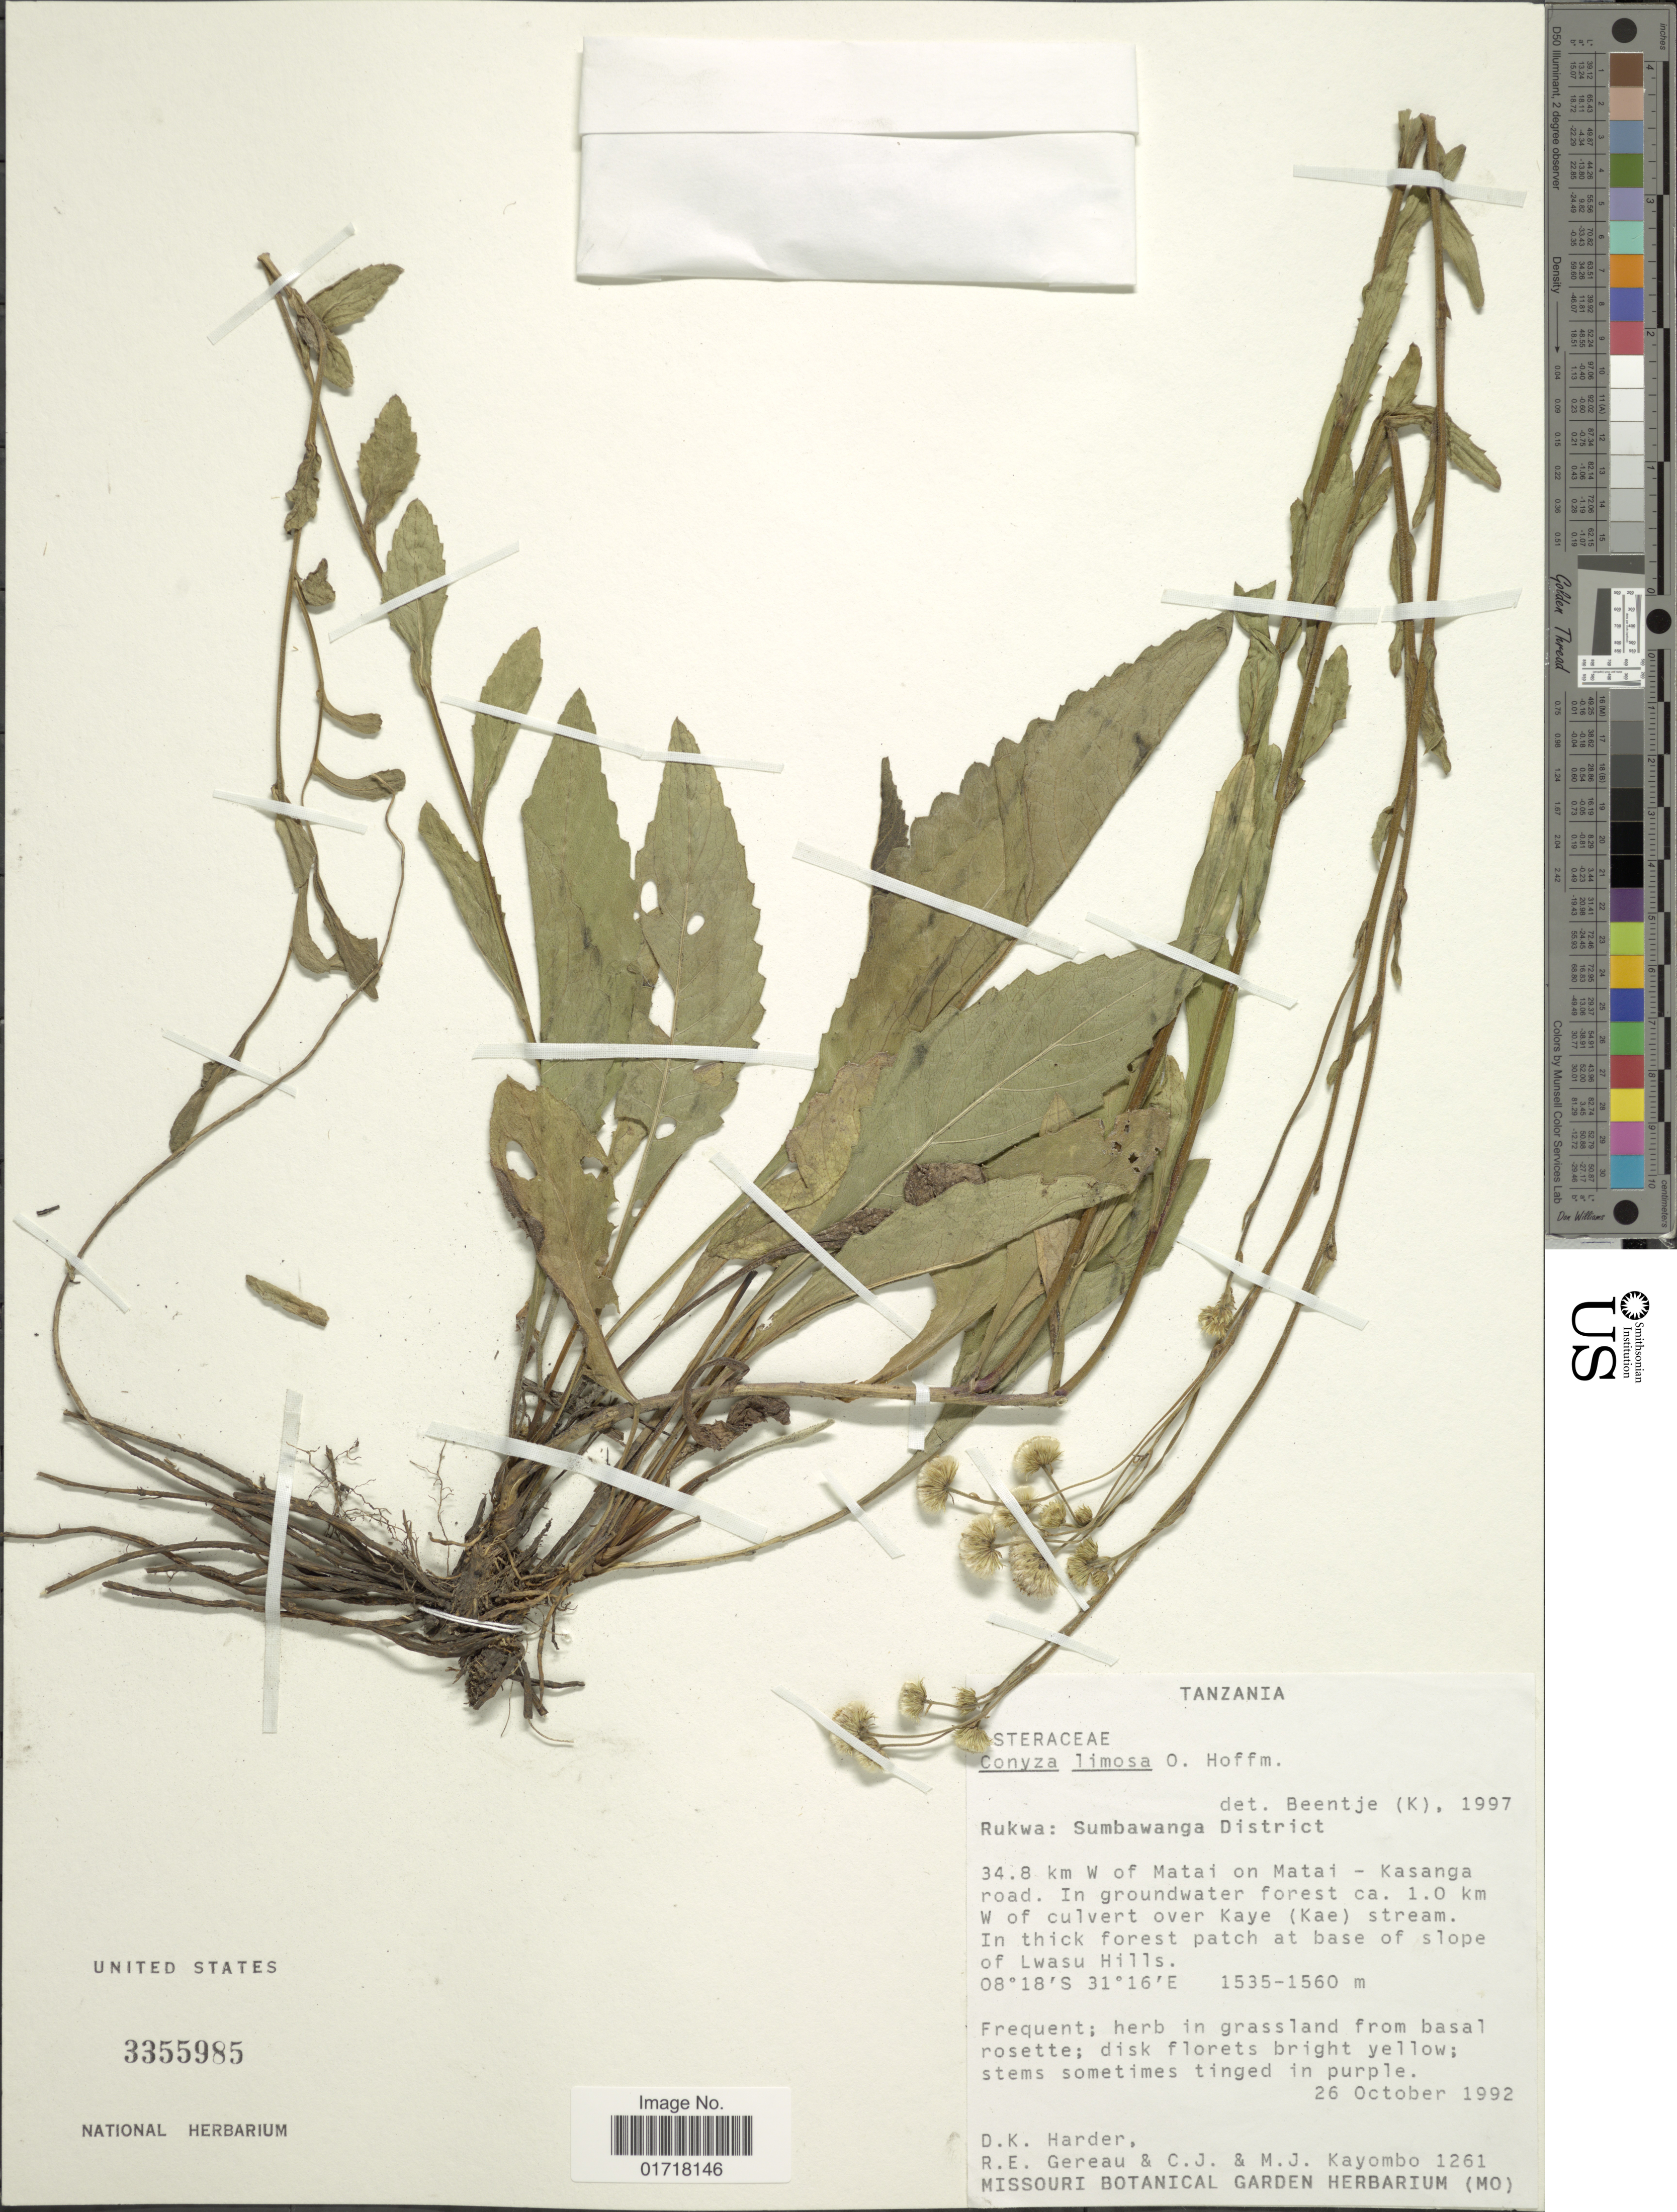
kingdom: Plantae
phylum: Tracheophyta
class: Magnoliopsida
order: Asterales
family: Asteraceae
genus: Conyza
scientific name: Conyza limosa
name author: O. Hoffm.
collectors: D. Harder, R. Gereau, C. Kayombo & M. Kayombo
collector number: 1261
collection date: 1992-10-26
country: Tanzania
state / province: Rukwa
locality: Rukwa: Sumbawanga District, 34.8 km W of Matai on Matai, Kasanga road, IN groundwater forest 1.0 km W of culvert over Kaye (Kae) stream, IN thick forest patch at base of slope of lwasu Hills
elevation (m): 1535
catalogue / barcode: US 3355985